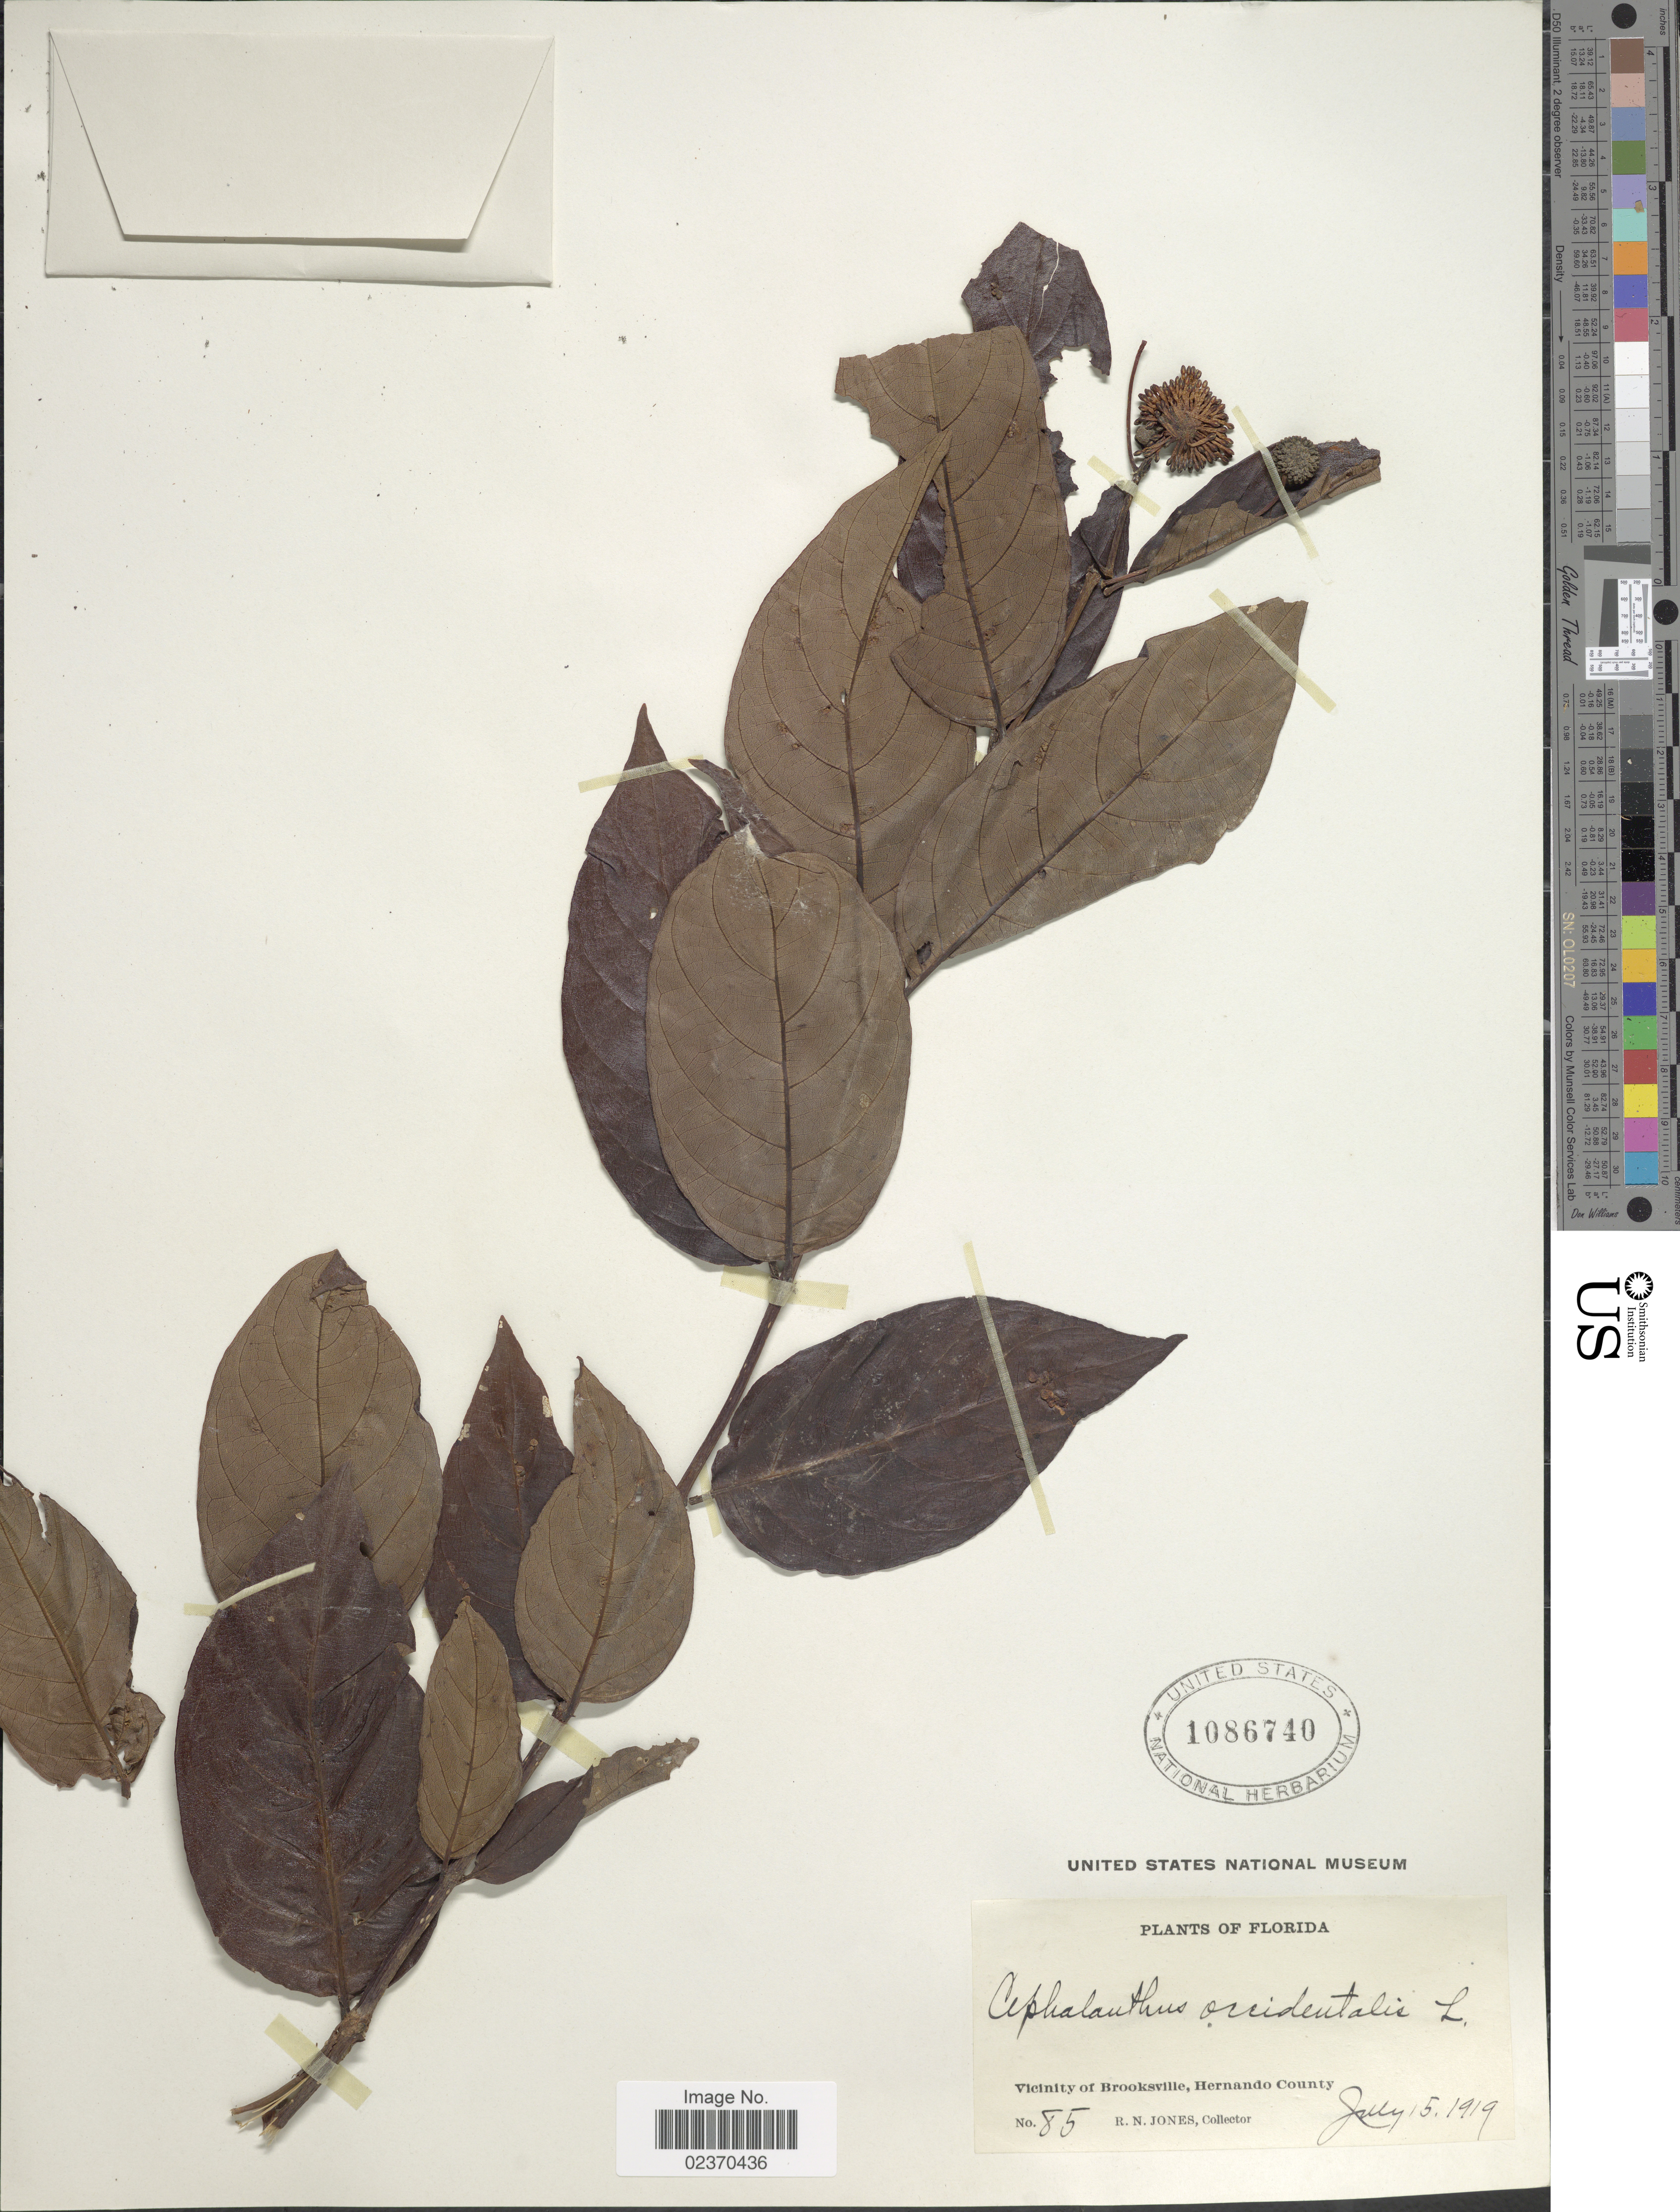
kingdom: Plantae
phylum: Tracheophyta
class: Magnoliopsida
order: Gentianales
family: Rubiaceae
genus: Cephalanthus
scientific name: Cephalanthus occidentalis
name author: L.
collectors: R. N. Jones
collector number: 85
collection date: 1919-07-15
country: United States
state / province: Florida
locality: Vicinity of Brooksville, Hernando County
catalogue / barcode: US 1086740